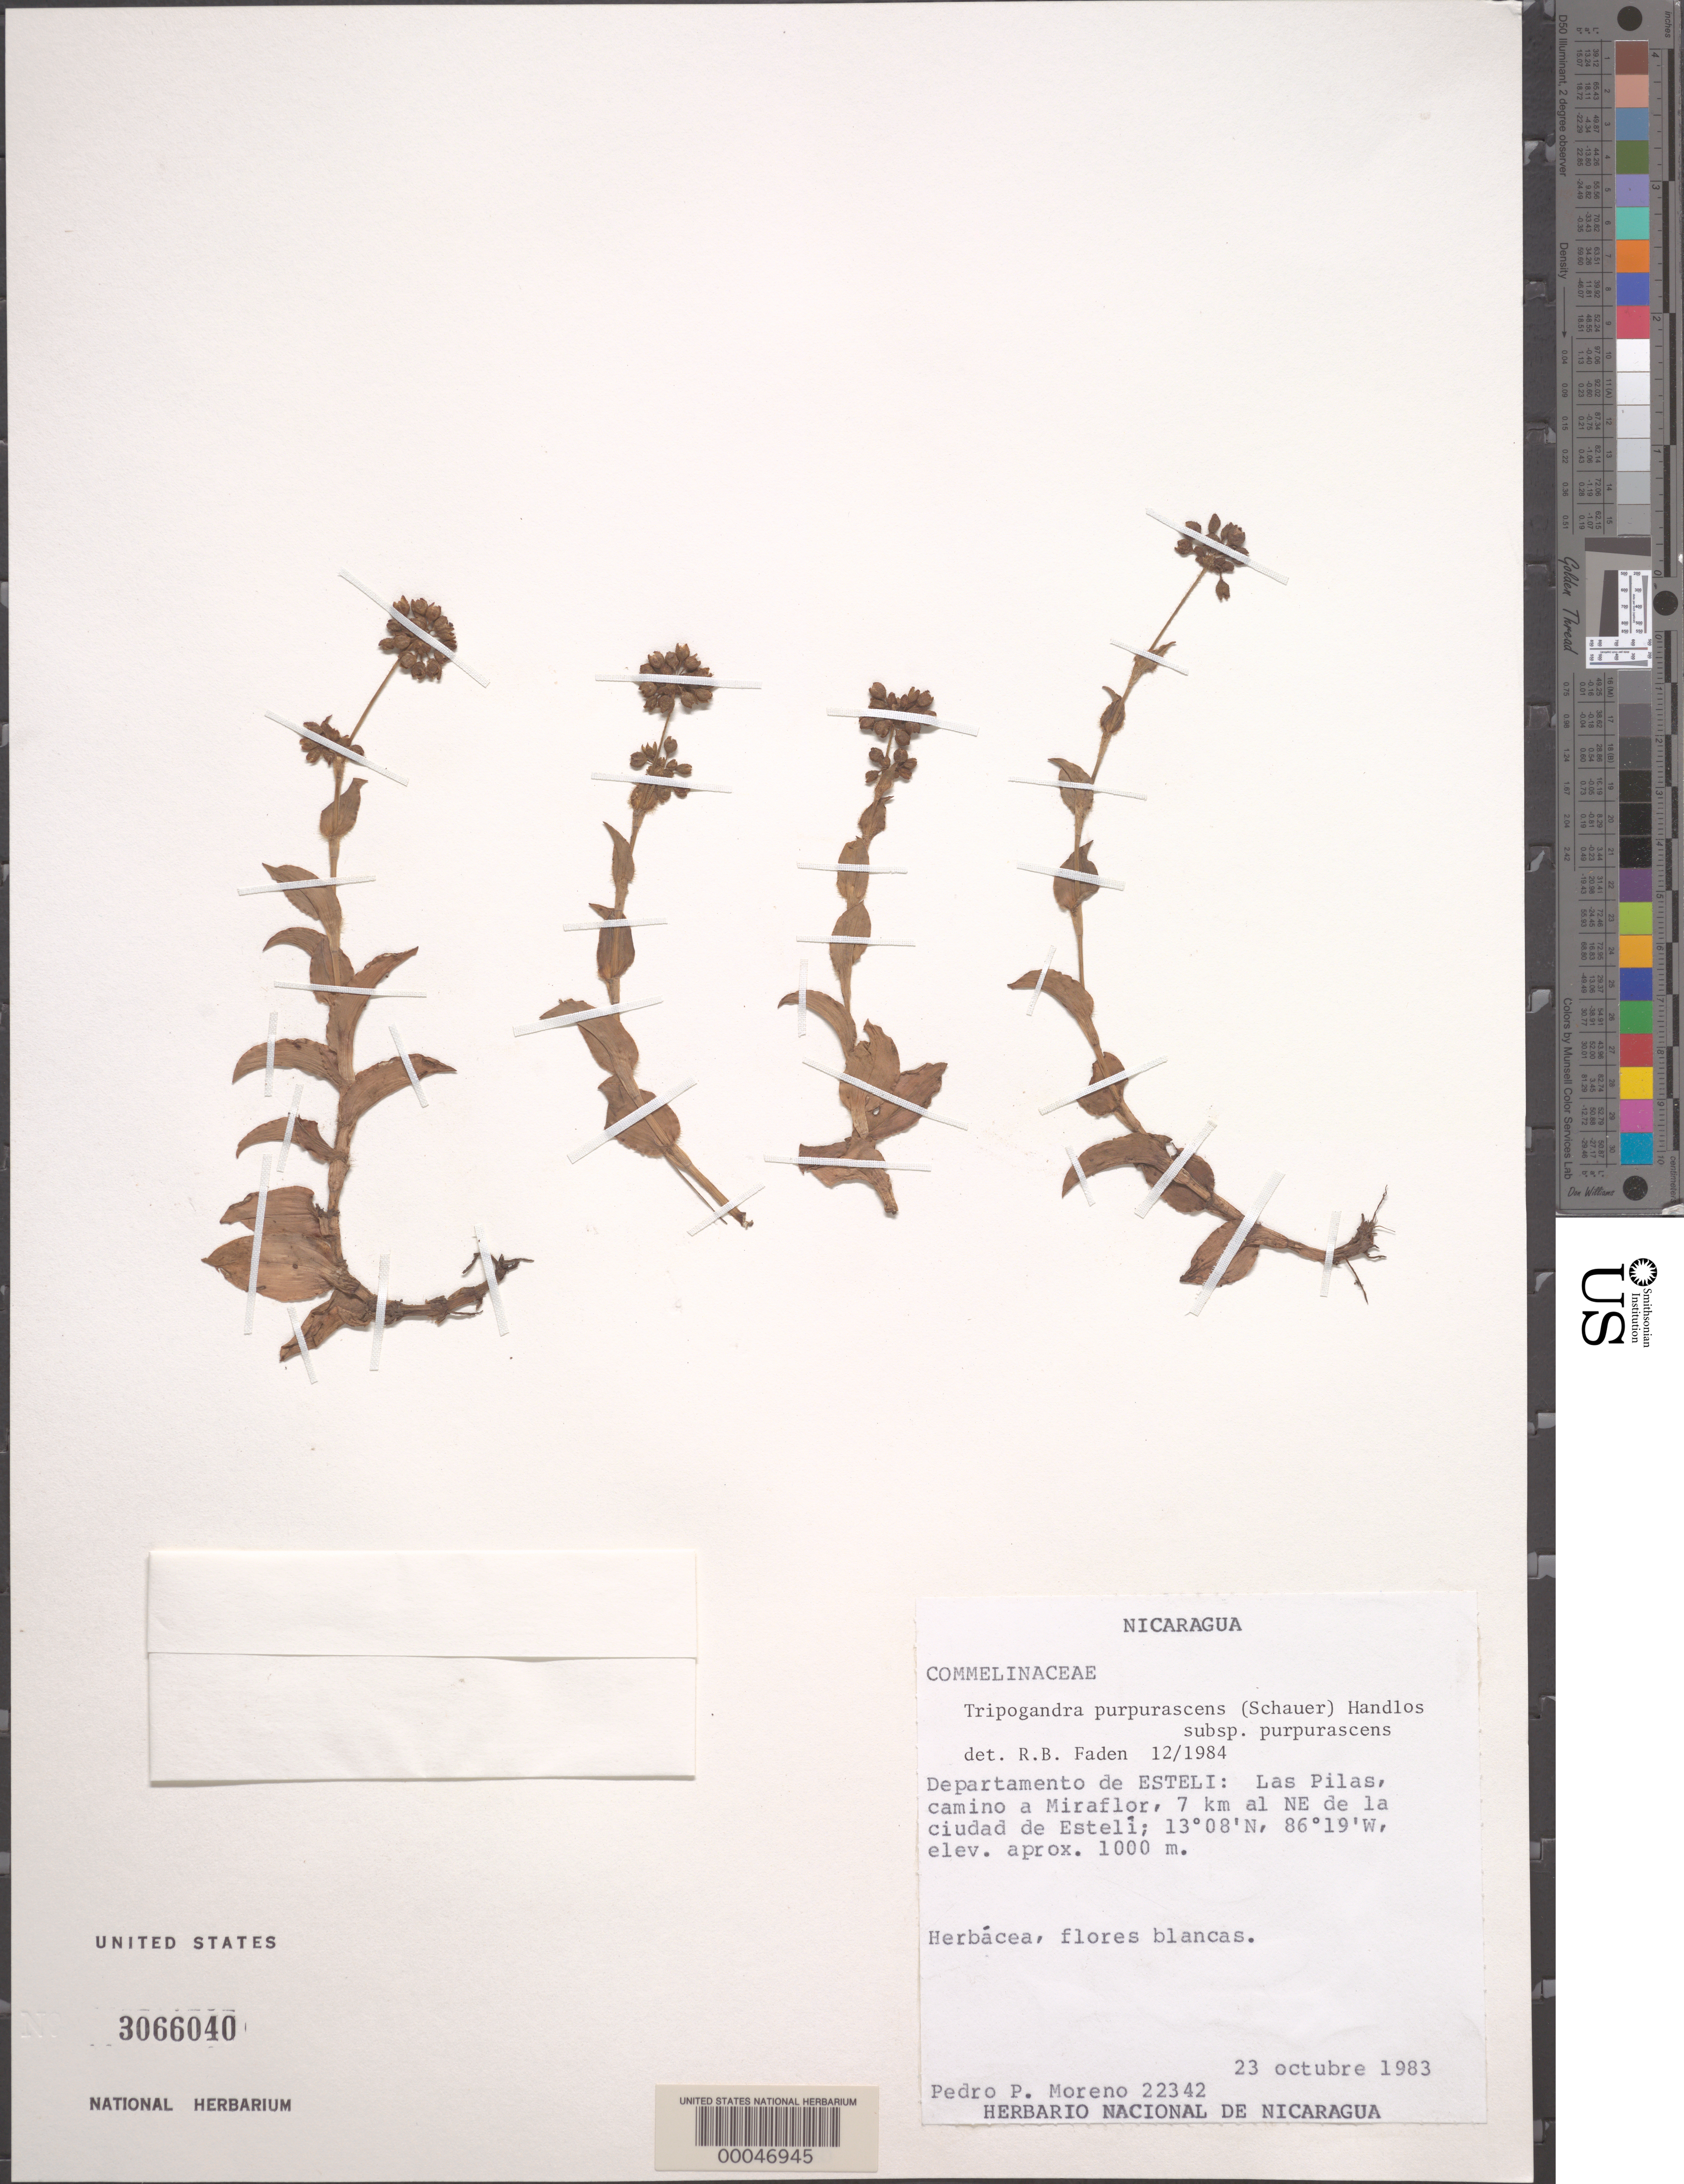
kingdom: Plantae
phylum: Tracheophyta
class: Liliopsida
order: Commelinales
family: Commelinaceae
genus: Tripogandra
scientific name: Tripogandra purpurascens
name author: (S. Schauer) Handlos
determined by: Faden, Robert B., (US), Smithsonian Institution - National Museum of Natural History (UNITED STATES)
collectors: P. Moreno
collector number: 22342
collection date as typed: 23 Oct 1983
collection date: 1983-10-23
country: Nicaragua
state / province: Estelí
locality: Las pilas, n of the city of esteli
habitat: Roadside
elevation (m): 1000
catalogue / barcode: US 3066040